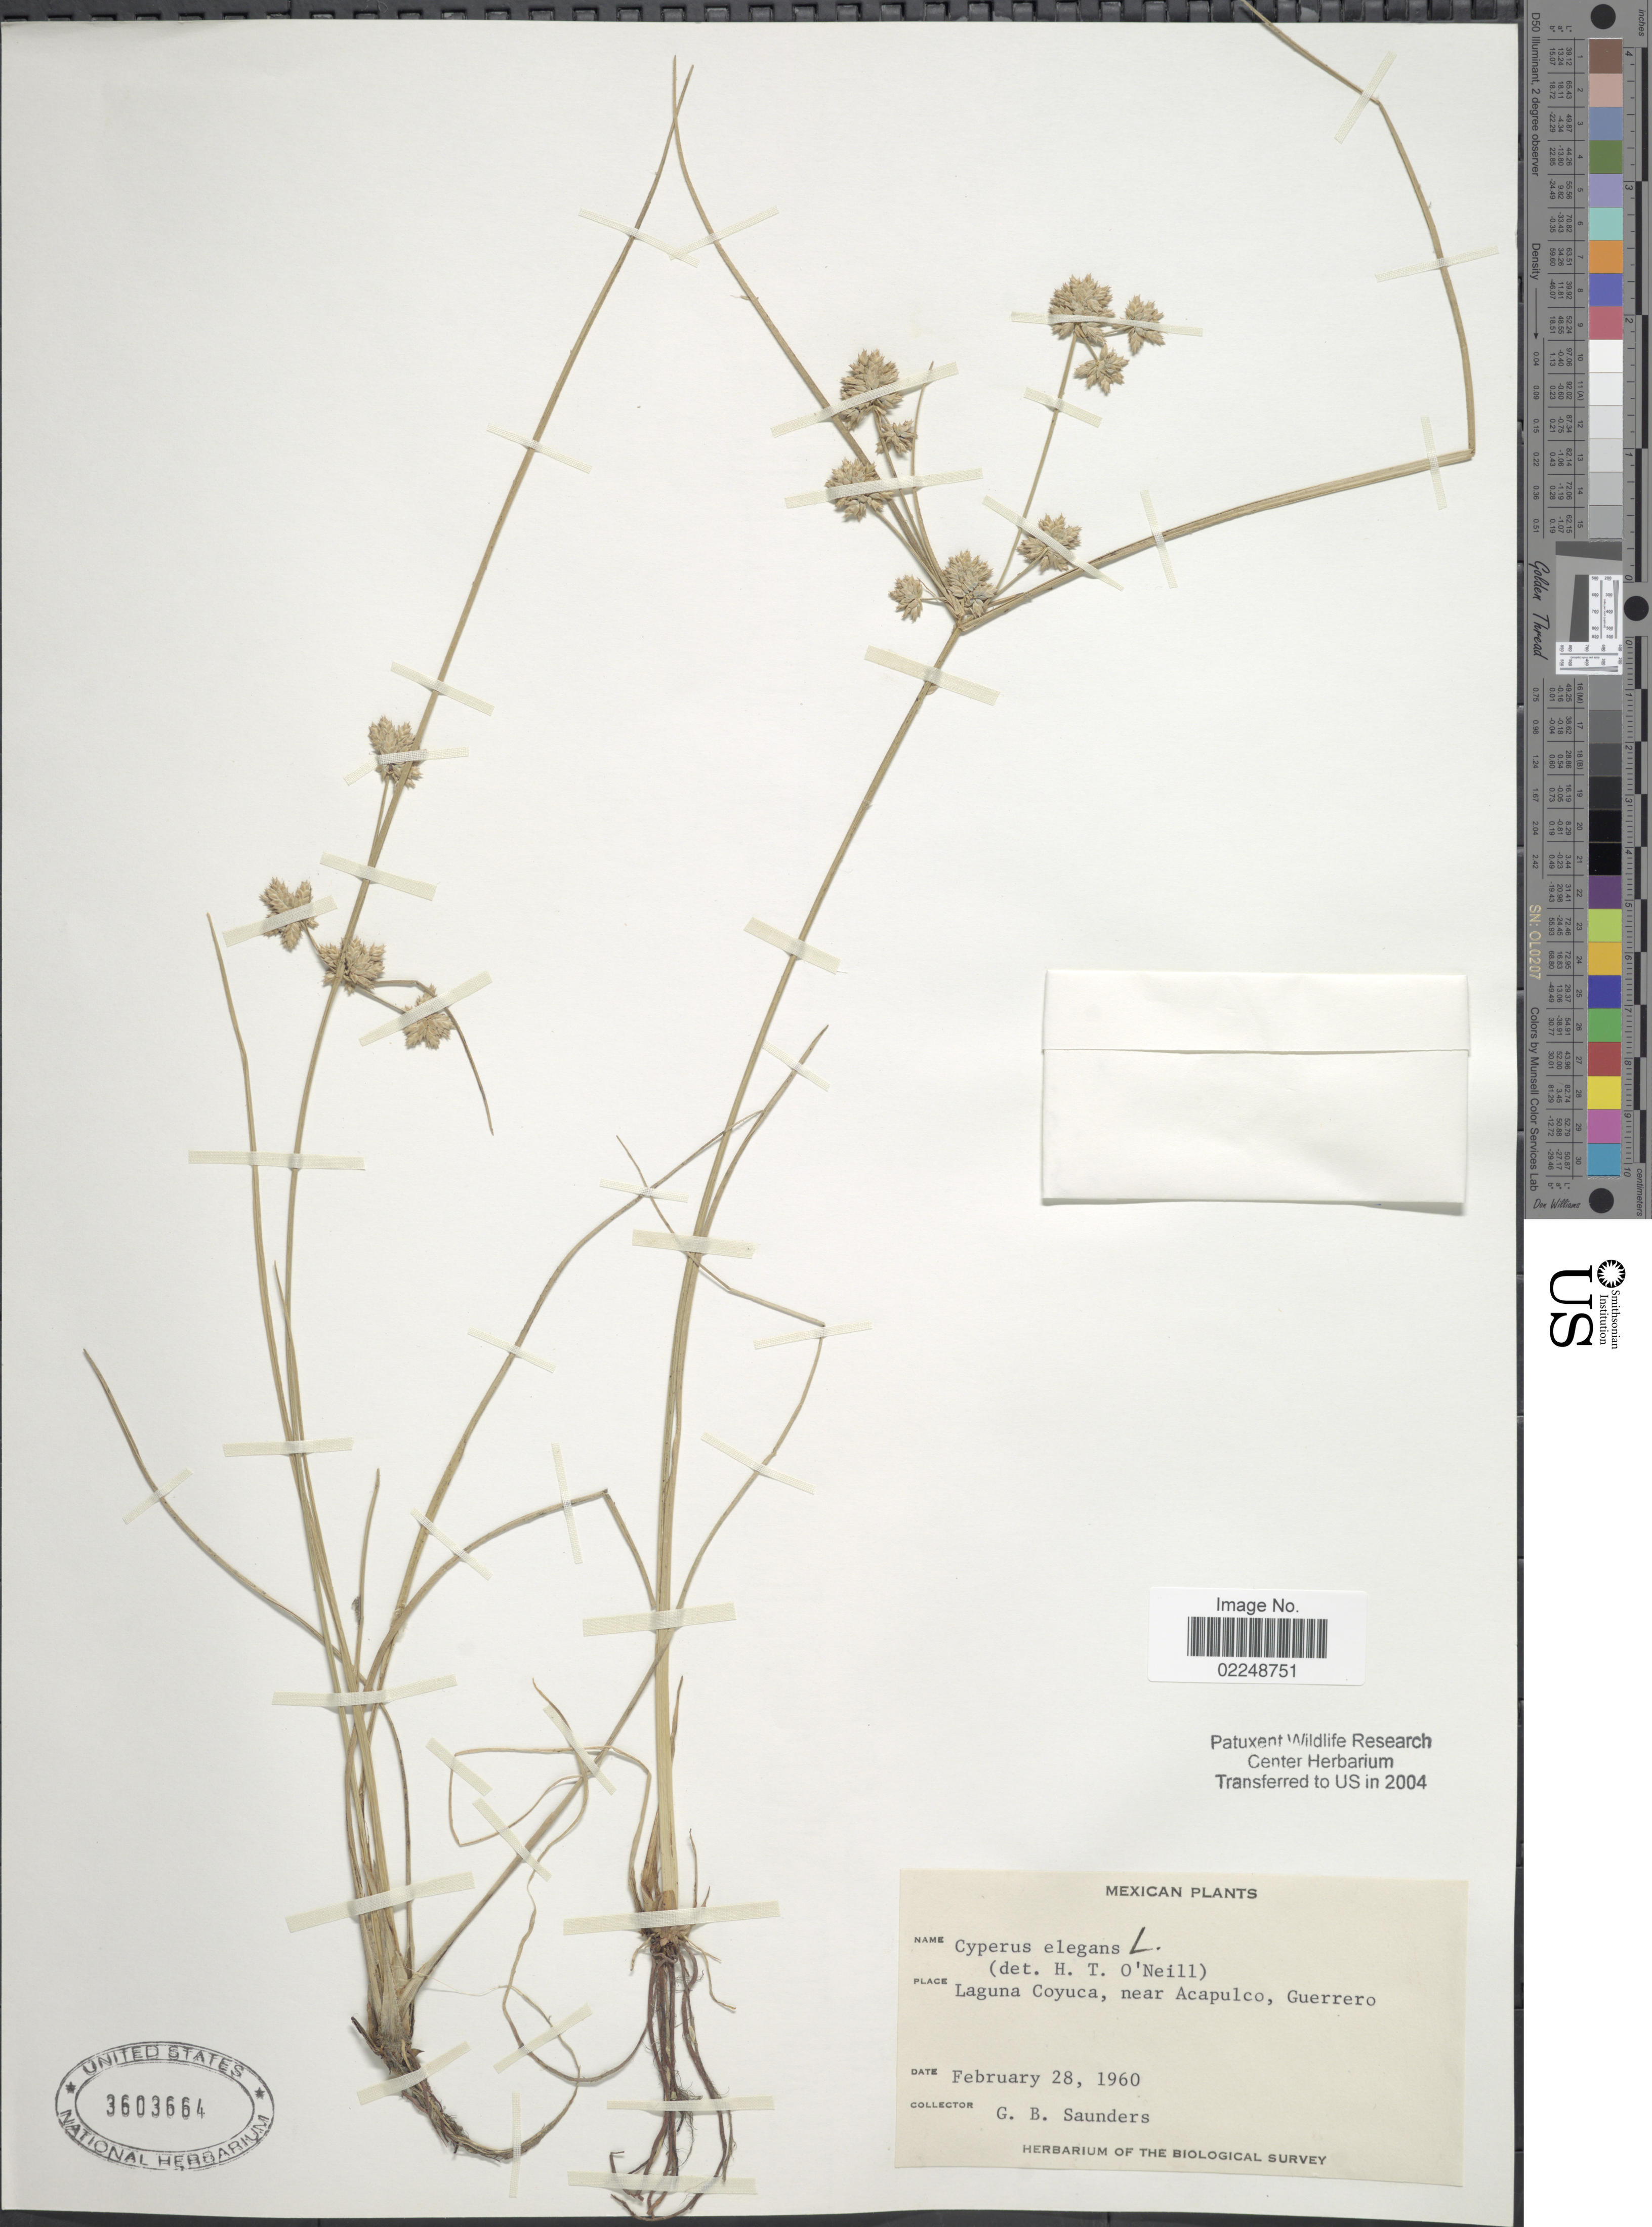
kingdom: Plantae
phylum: Tracheophyta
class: Liliopsida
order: Poales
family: Cyperaceae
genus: Cyperus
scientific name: Cyperus elegans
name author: L.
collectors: G. B. Saunders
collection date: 1960-02-28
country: Mexico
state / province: Guerrero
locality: Laguna Coyuca, near Acapulco, Guerrero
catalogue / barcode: US 3603664